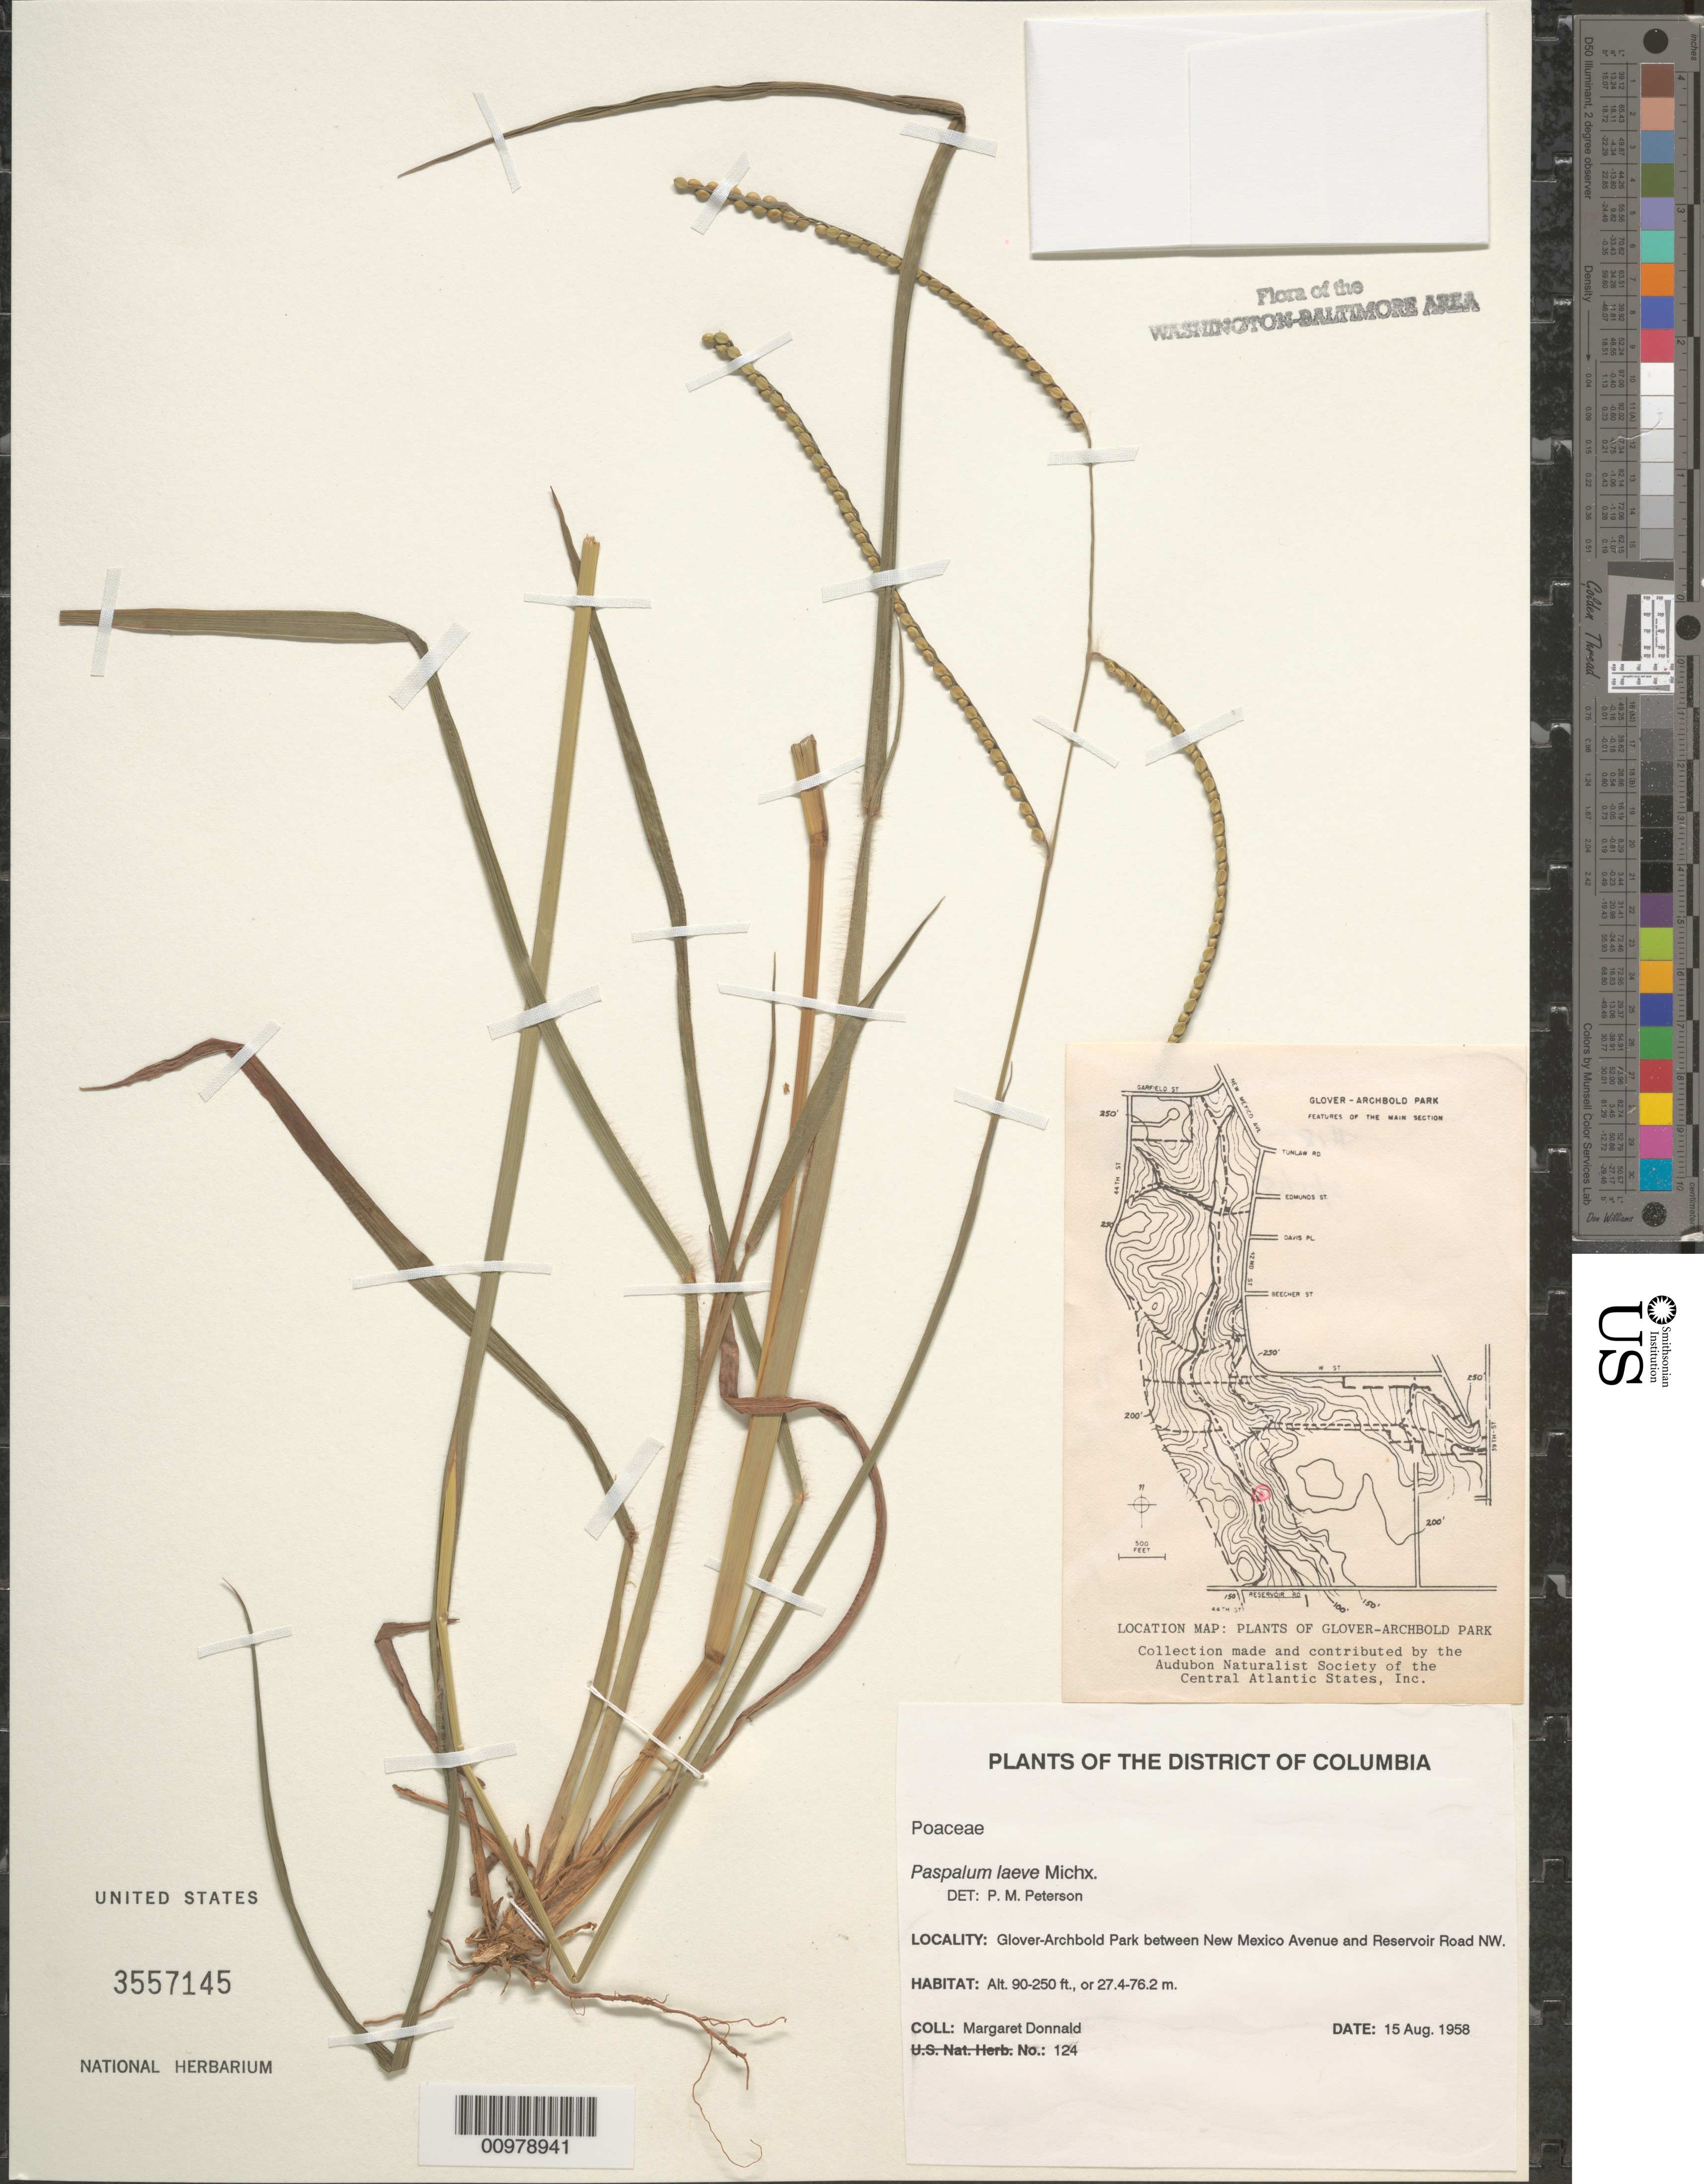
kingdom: Plantae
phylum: Tracheophyta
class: Liliopsida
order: Poales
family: Poaceae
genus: Paspalum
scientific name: Paspalum laeve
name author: Michx.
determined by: Peterson, Paul M., (BOT), Smithsonian Institution - National Museum of Natural History (UNITED STATES)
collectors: M. Donnald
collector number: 124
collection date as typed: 15 Aug 1958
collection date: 1958-08-15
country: United States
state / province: District of Columbia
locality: Glover-Archbold Park between New Mexico Avenue and Reservoir Road NW.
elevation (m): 27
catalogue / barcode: US 3557145